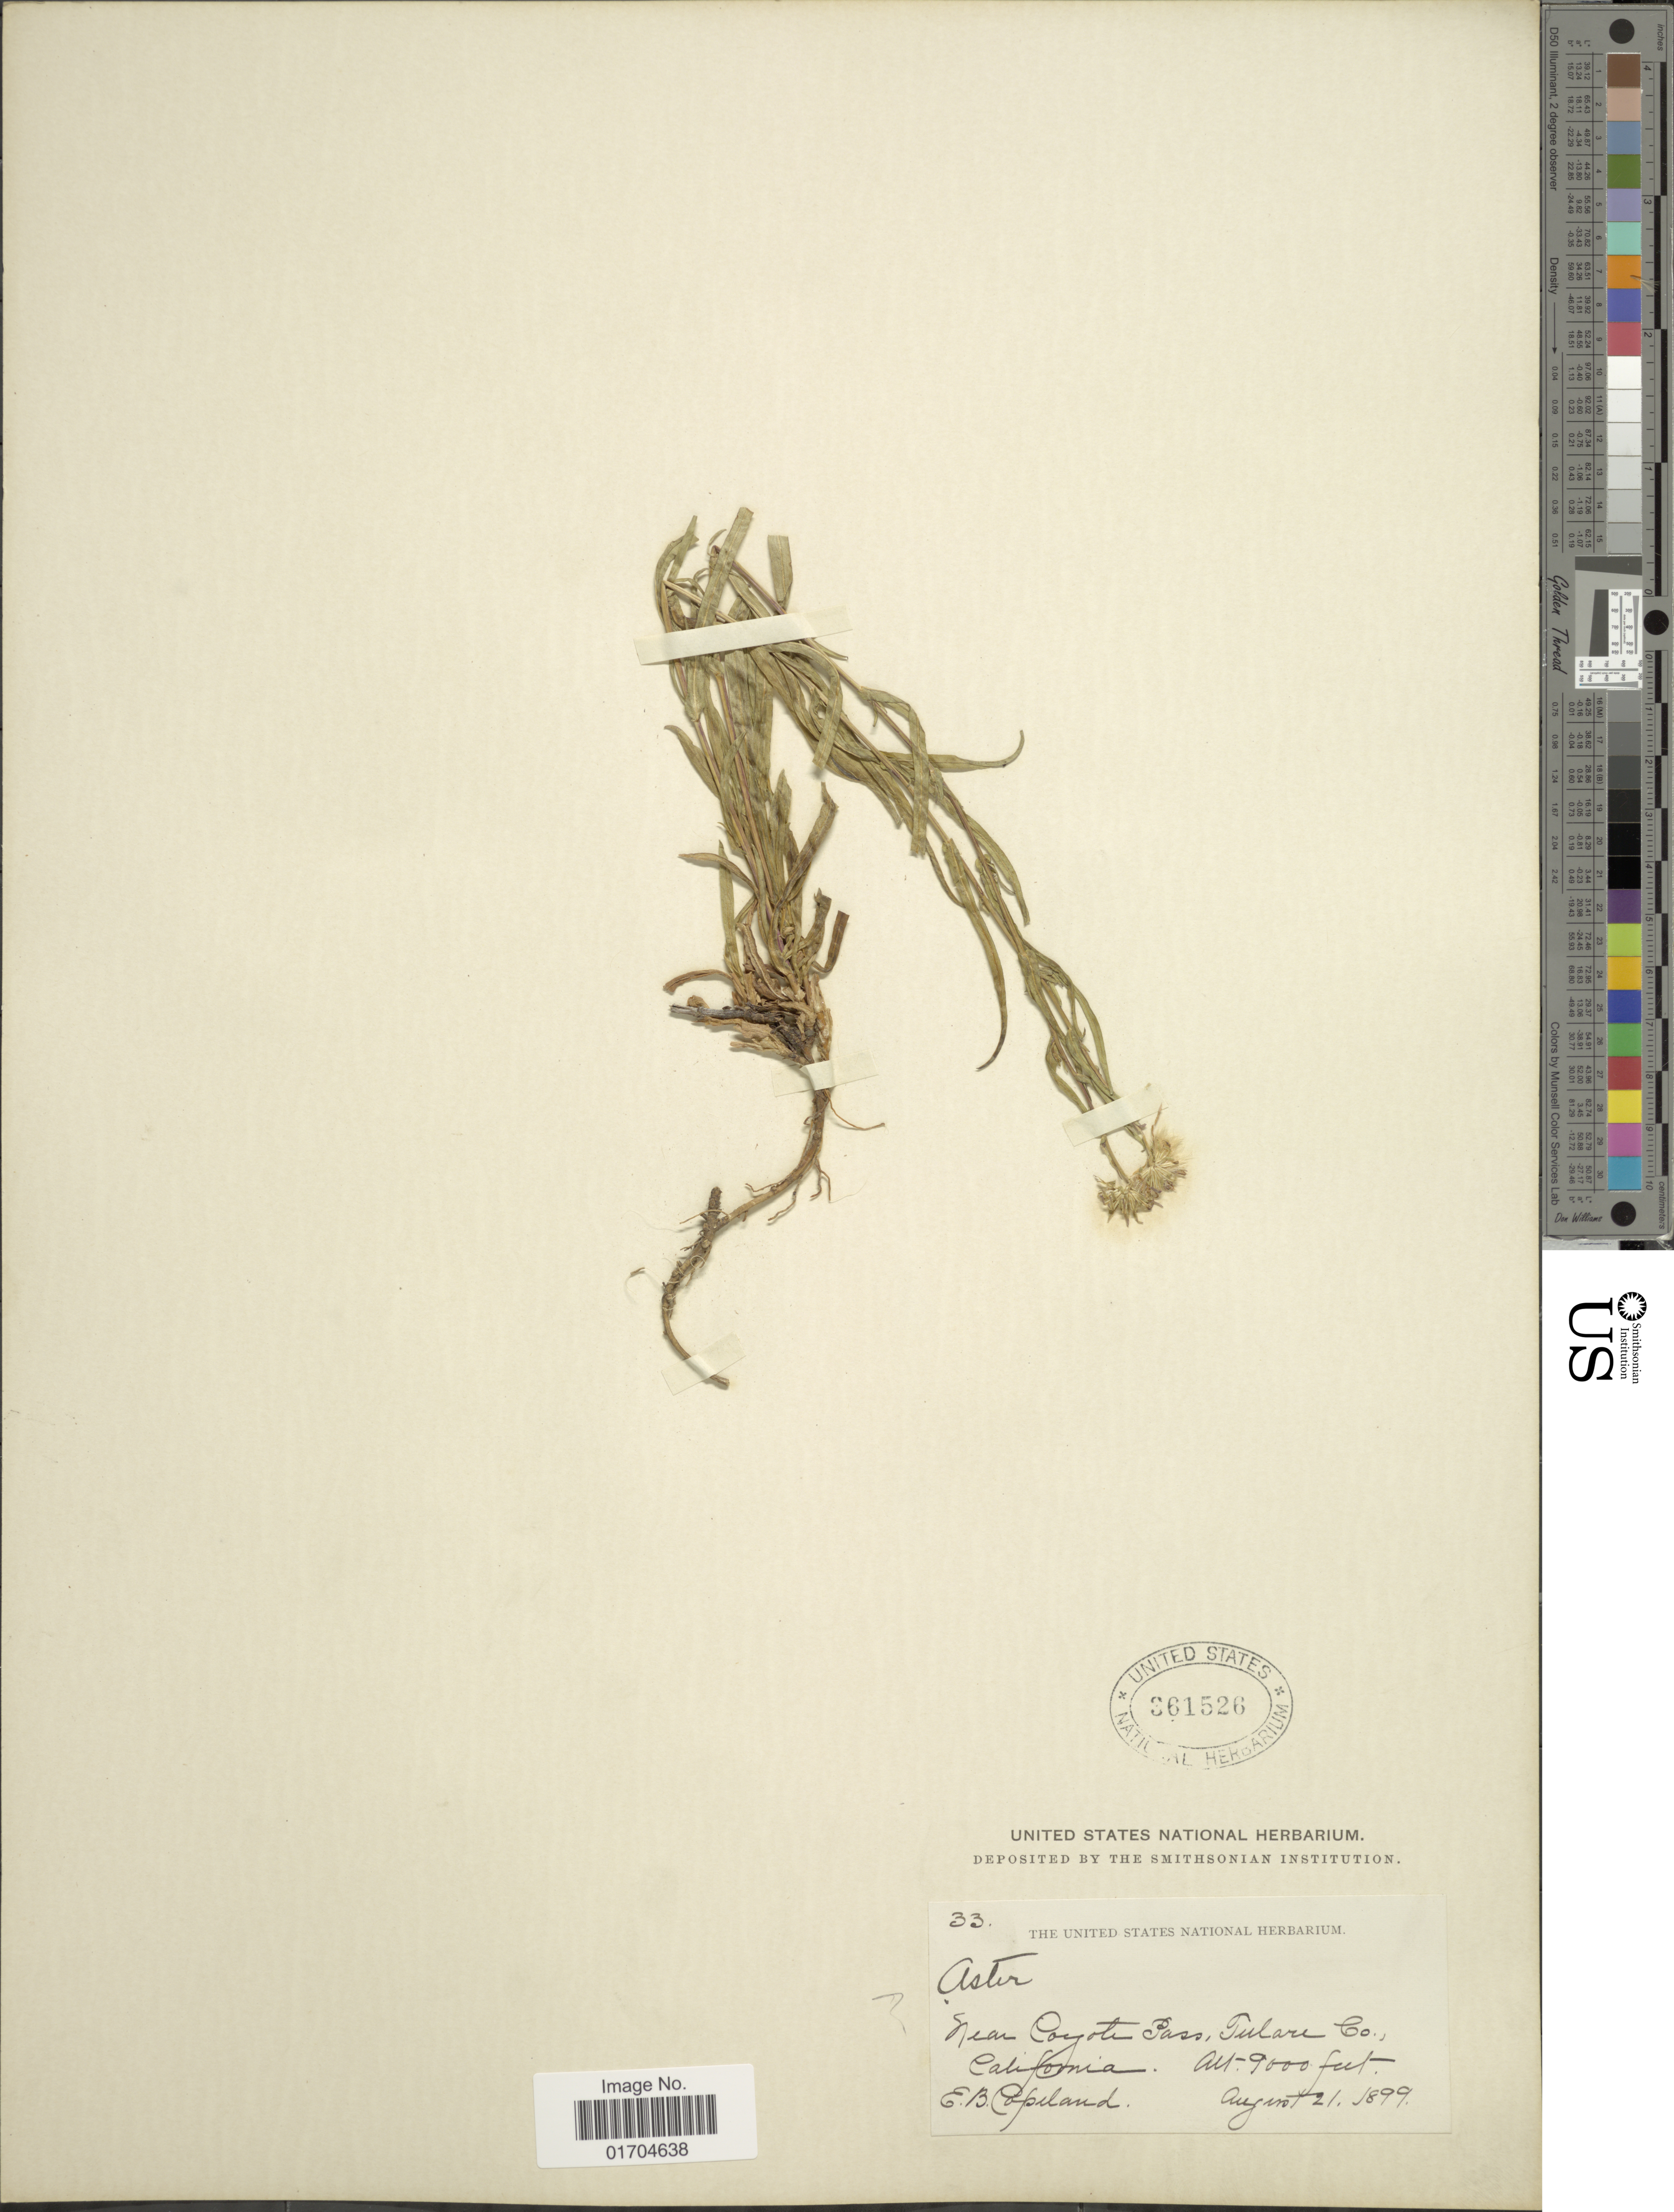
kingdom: Plantae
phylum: Tracheophyta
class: Magnoliopsida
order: Asterales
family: Asteraceae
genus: Symphyotrichum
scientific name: Symphyotrichum sp.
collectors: E. B. Copeland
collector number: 33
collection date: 1899-08-21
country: United States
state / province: California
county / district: Tulare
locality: Near Cayote Pass, Tulare Co.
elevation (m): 2743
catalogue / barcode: US 361526